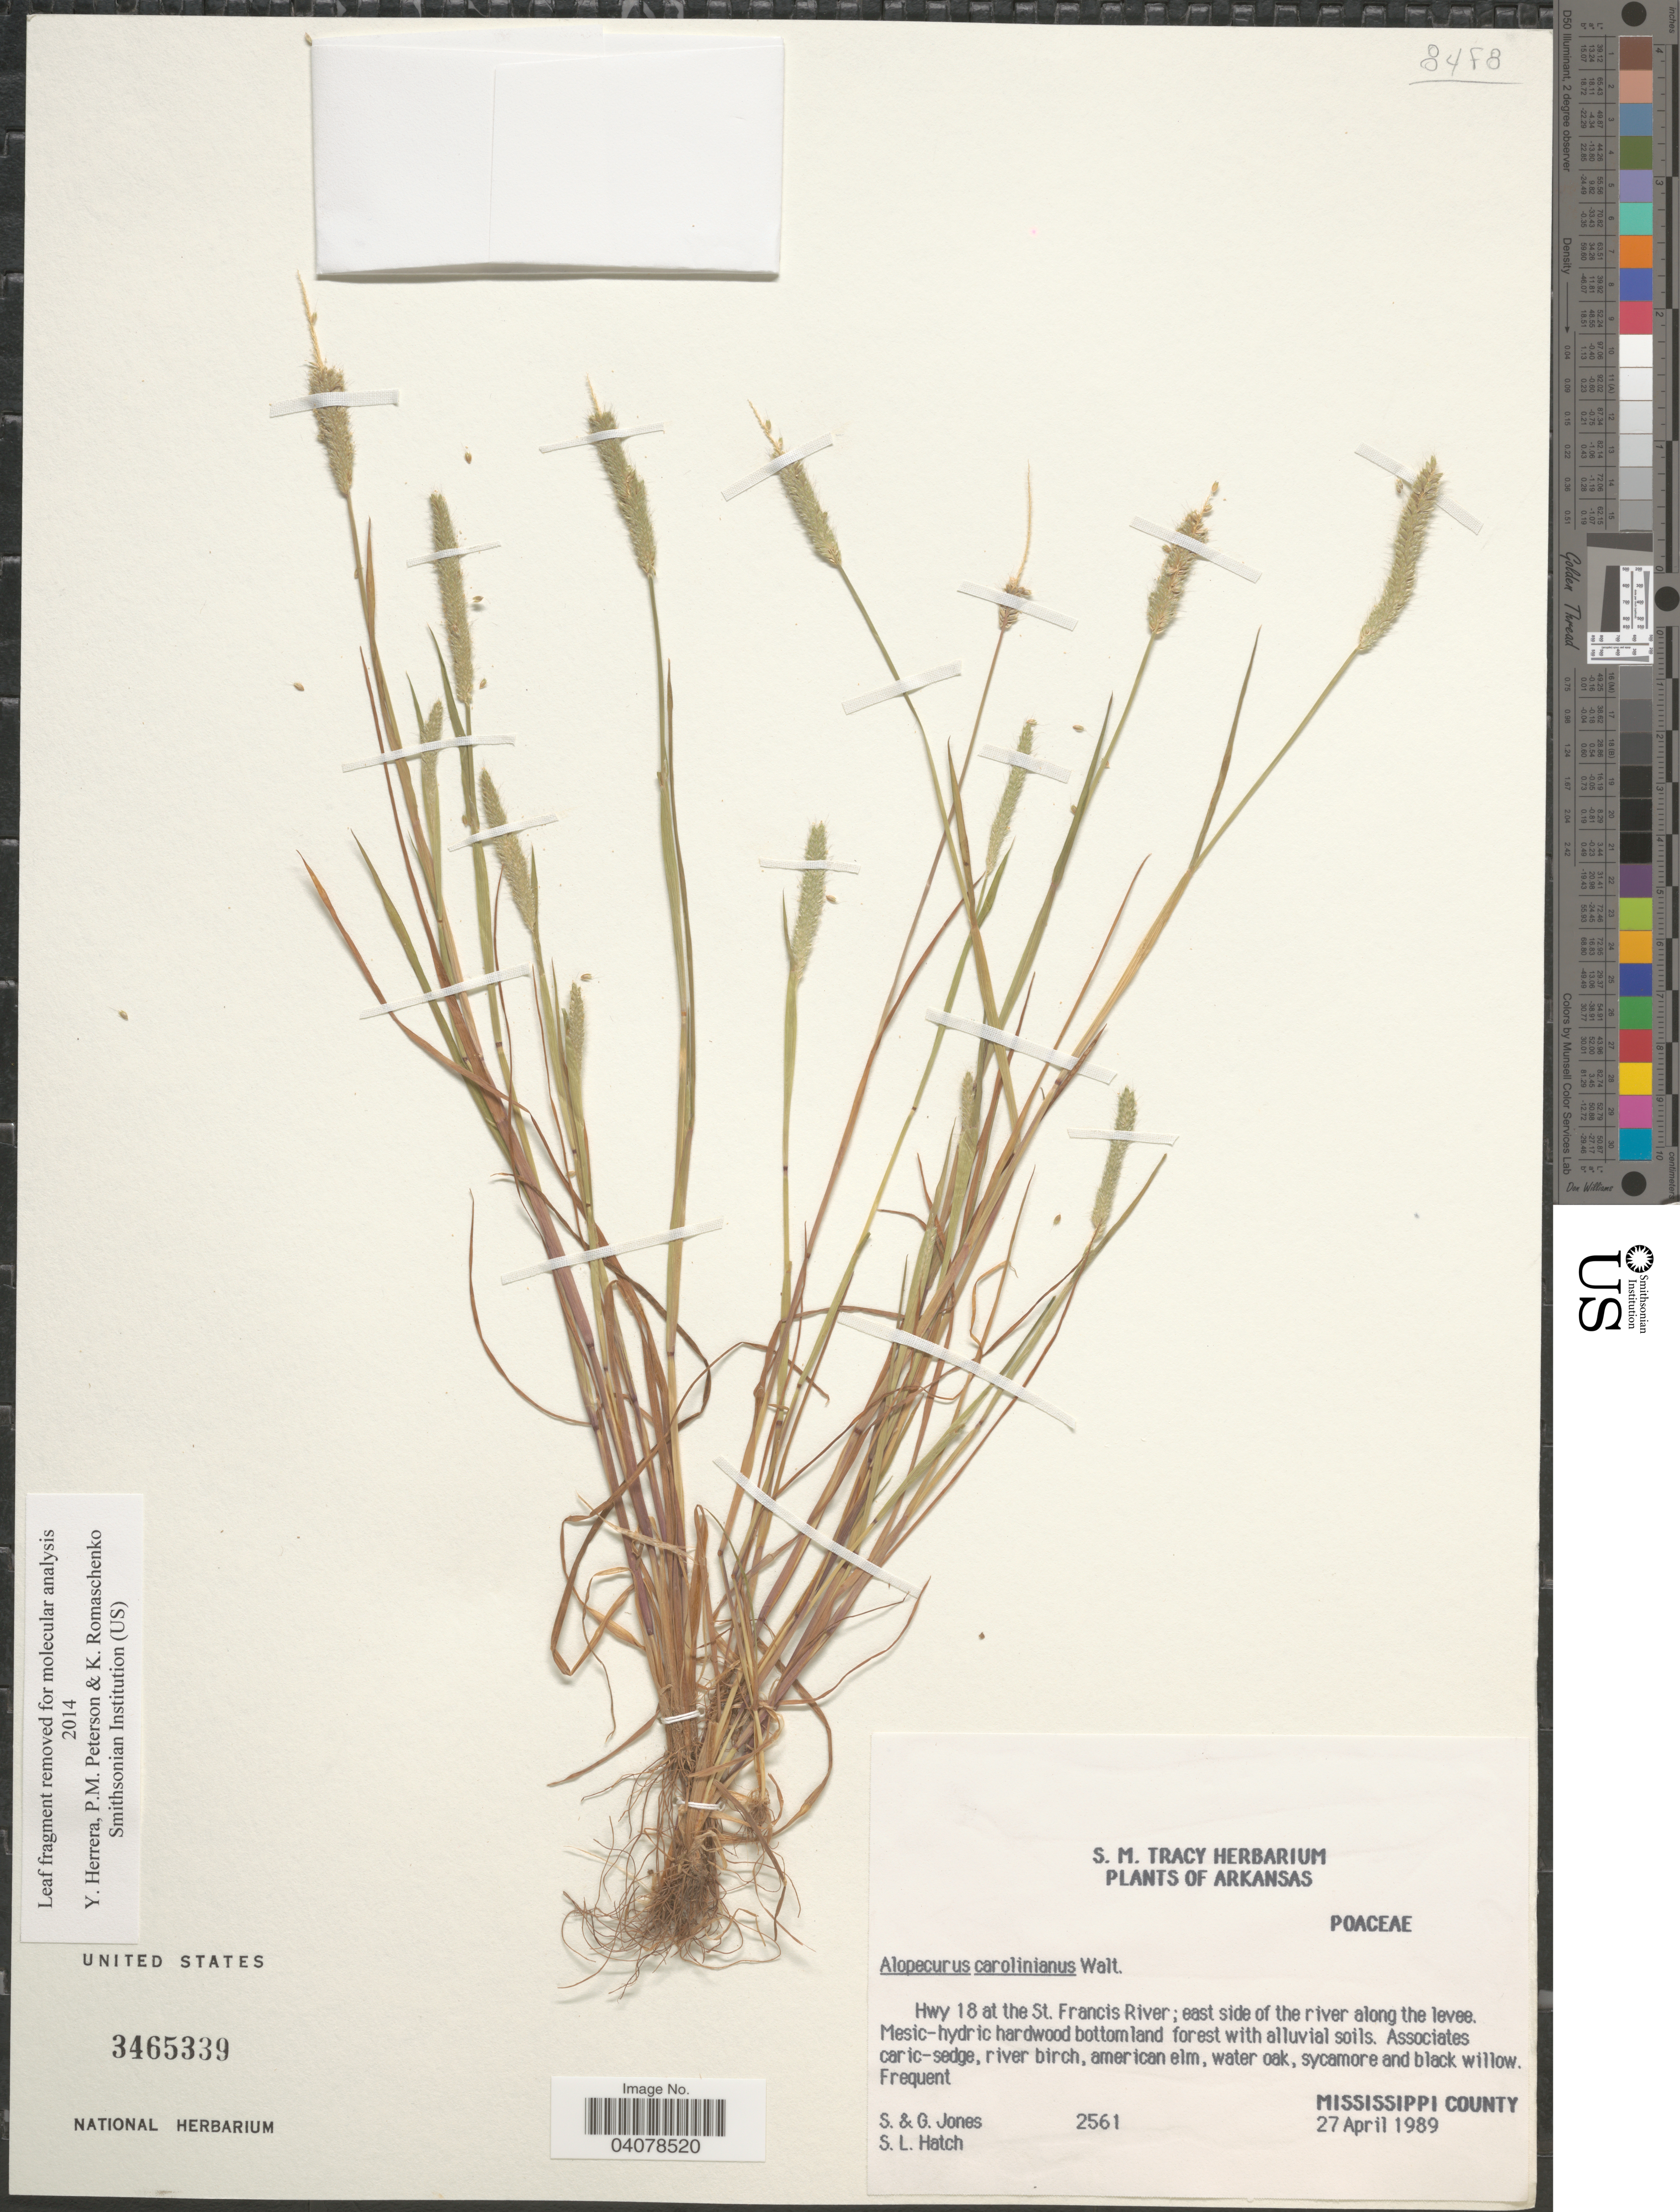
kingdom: Plantae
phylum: Tracheophyta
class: Liliopsida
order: Poales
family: Poaceae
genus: Alopecurus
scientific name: Alopecurus carolinianus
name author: Walter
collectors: S. Jones, G. Jones & S. Hatch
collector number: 2561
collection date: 1989-04-27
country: United States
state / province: Arkansas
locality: Hwy 18 at the St. Francis River; east side of the river along the levee. Mississippi County.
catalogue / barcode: US 3465339